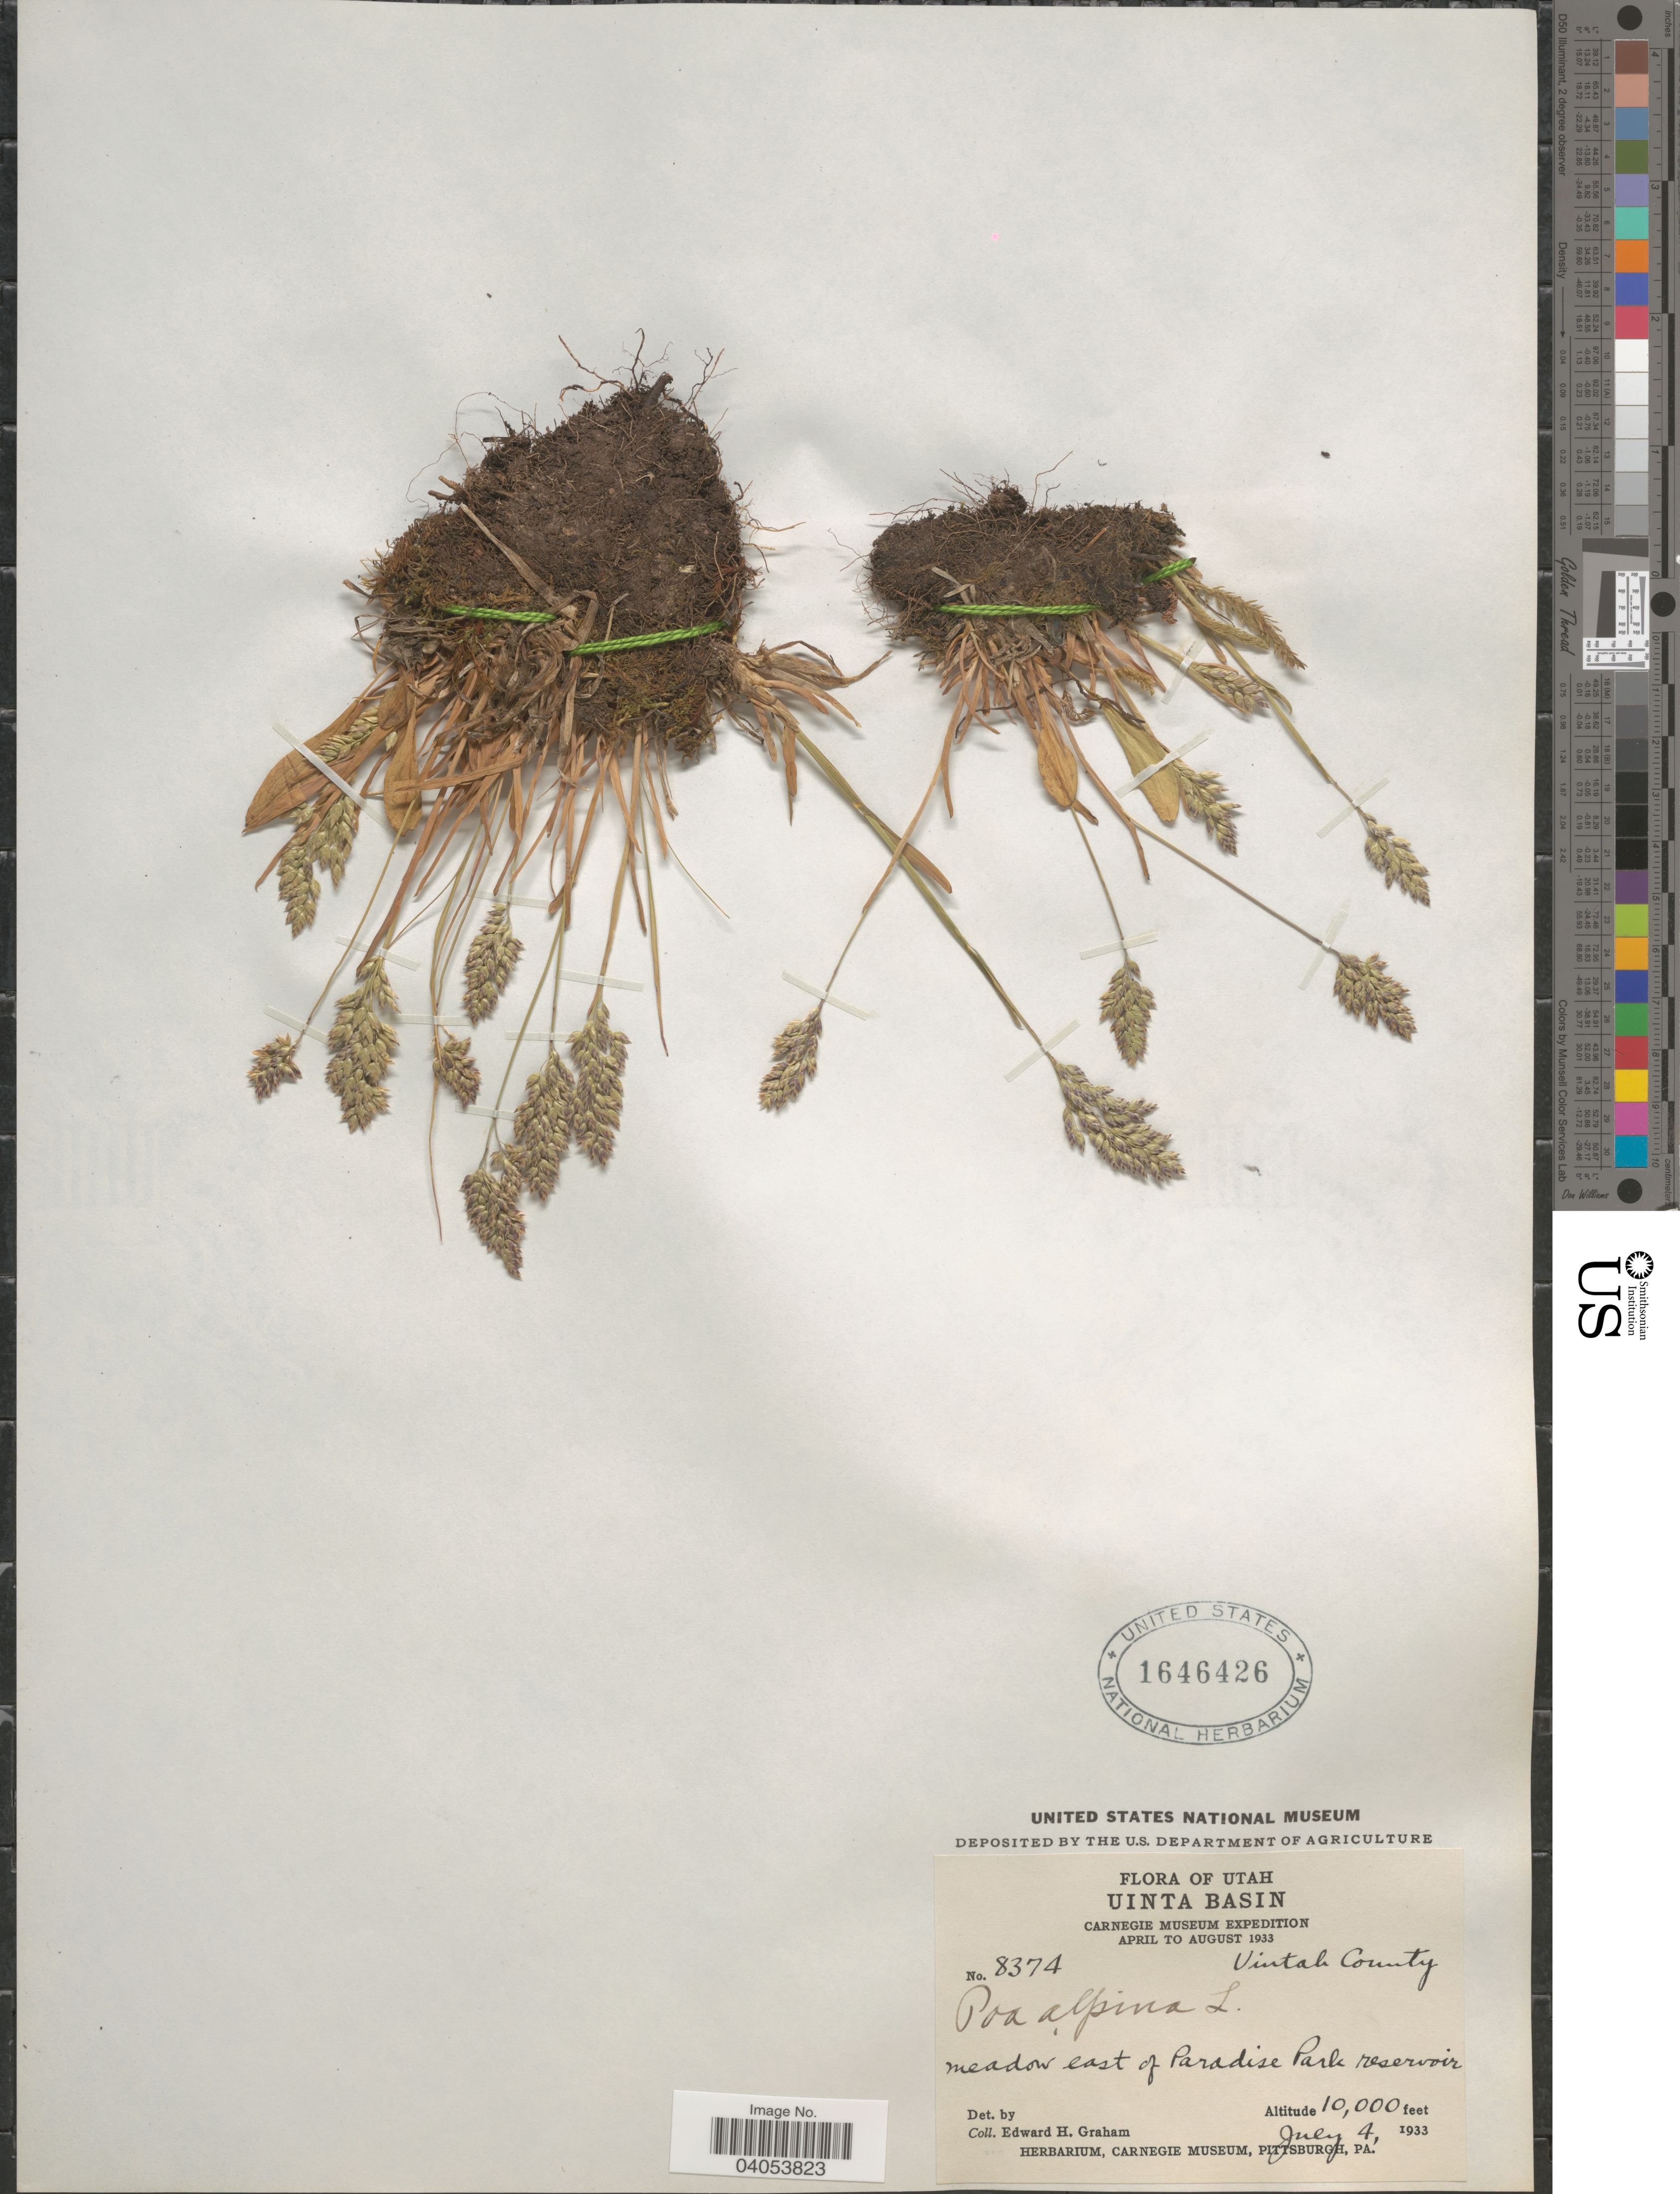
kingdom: Plantae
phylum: Tracheophyta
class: Liliopsida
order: Poales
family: Poaceae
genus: Poa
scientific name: Poa alpina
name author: L.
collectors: E. H. Graham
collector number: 8374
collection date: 1933-07-04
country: United States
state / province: Utah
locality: Uinta Basin. Uintah County. Meadow east of Paradise Park reservoir.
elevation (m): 3048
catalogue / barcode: US 1646426